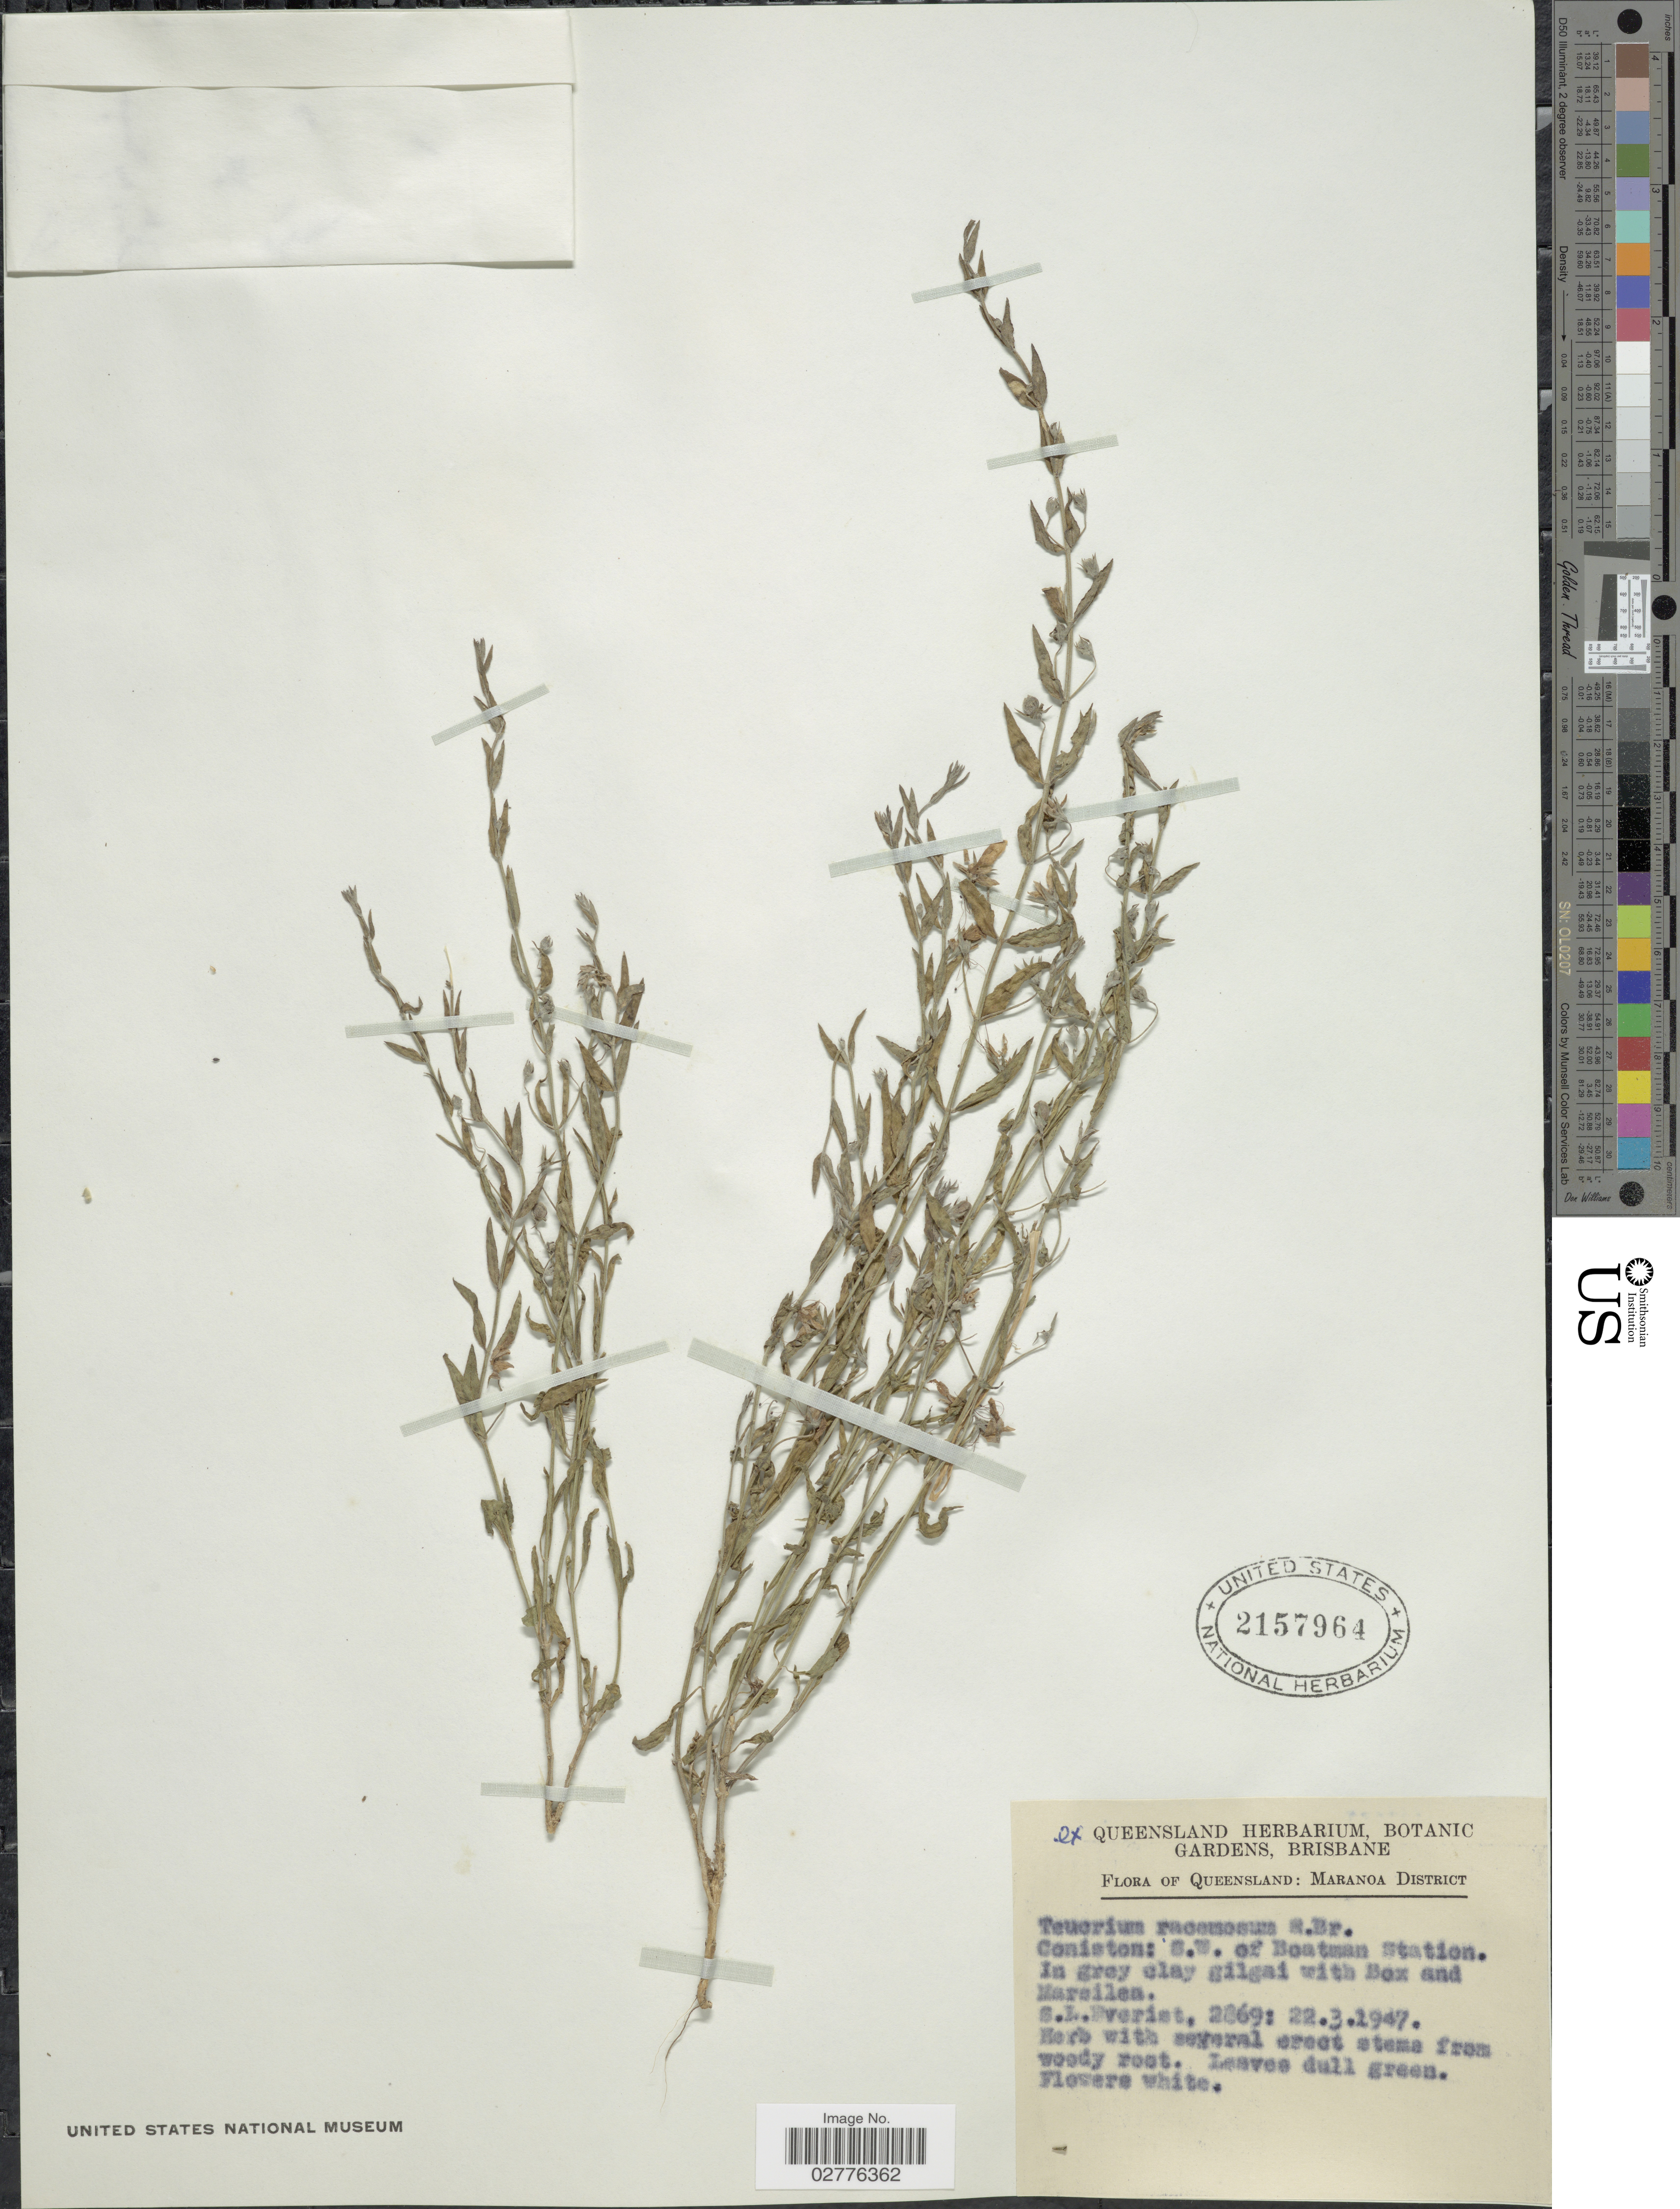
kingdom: Plantae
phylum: Tracheophyta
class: Magnoliopsida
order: Lamiales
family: Lamiaceae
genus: Teucrium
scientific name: Teucrium racemosum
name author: R. Br.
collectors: S. Everist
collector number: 2869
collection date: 1947-03-22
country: Australia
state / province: Queensland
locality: Maranoa District, Coniston: S.W. of Boatman Station.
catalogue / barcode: US 2157964